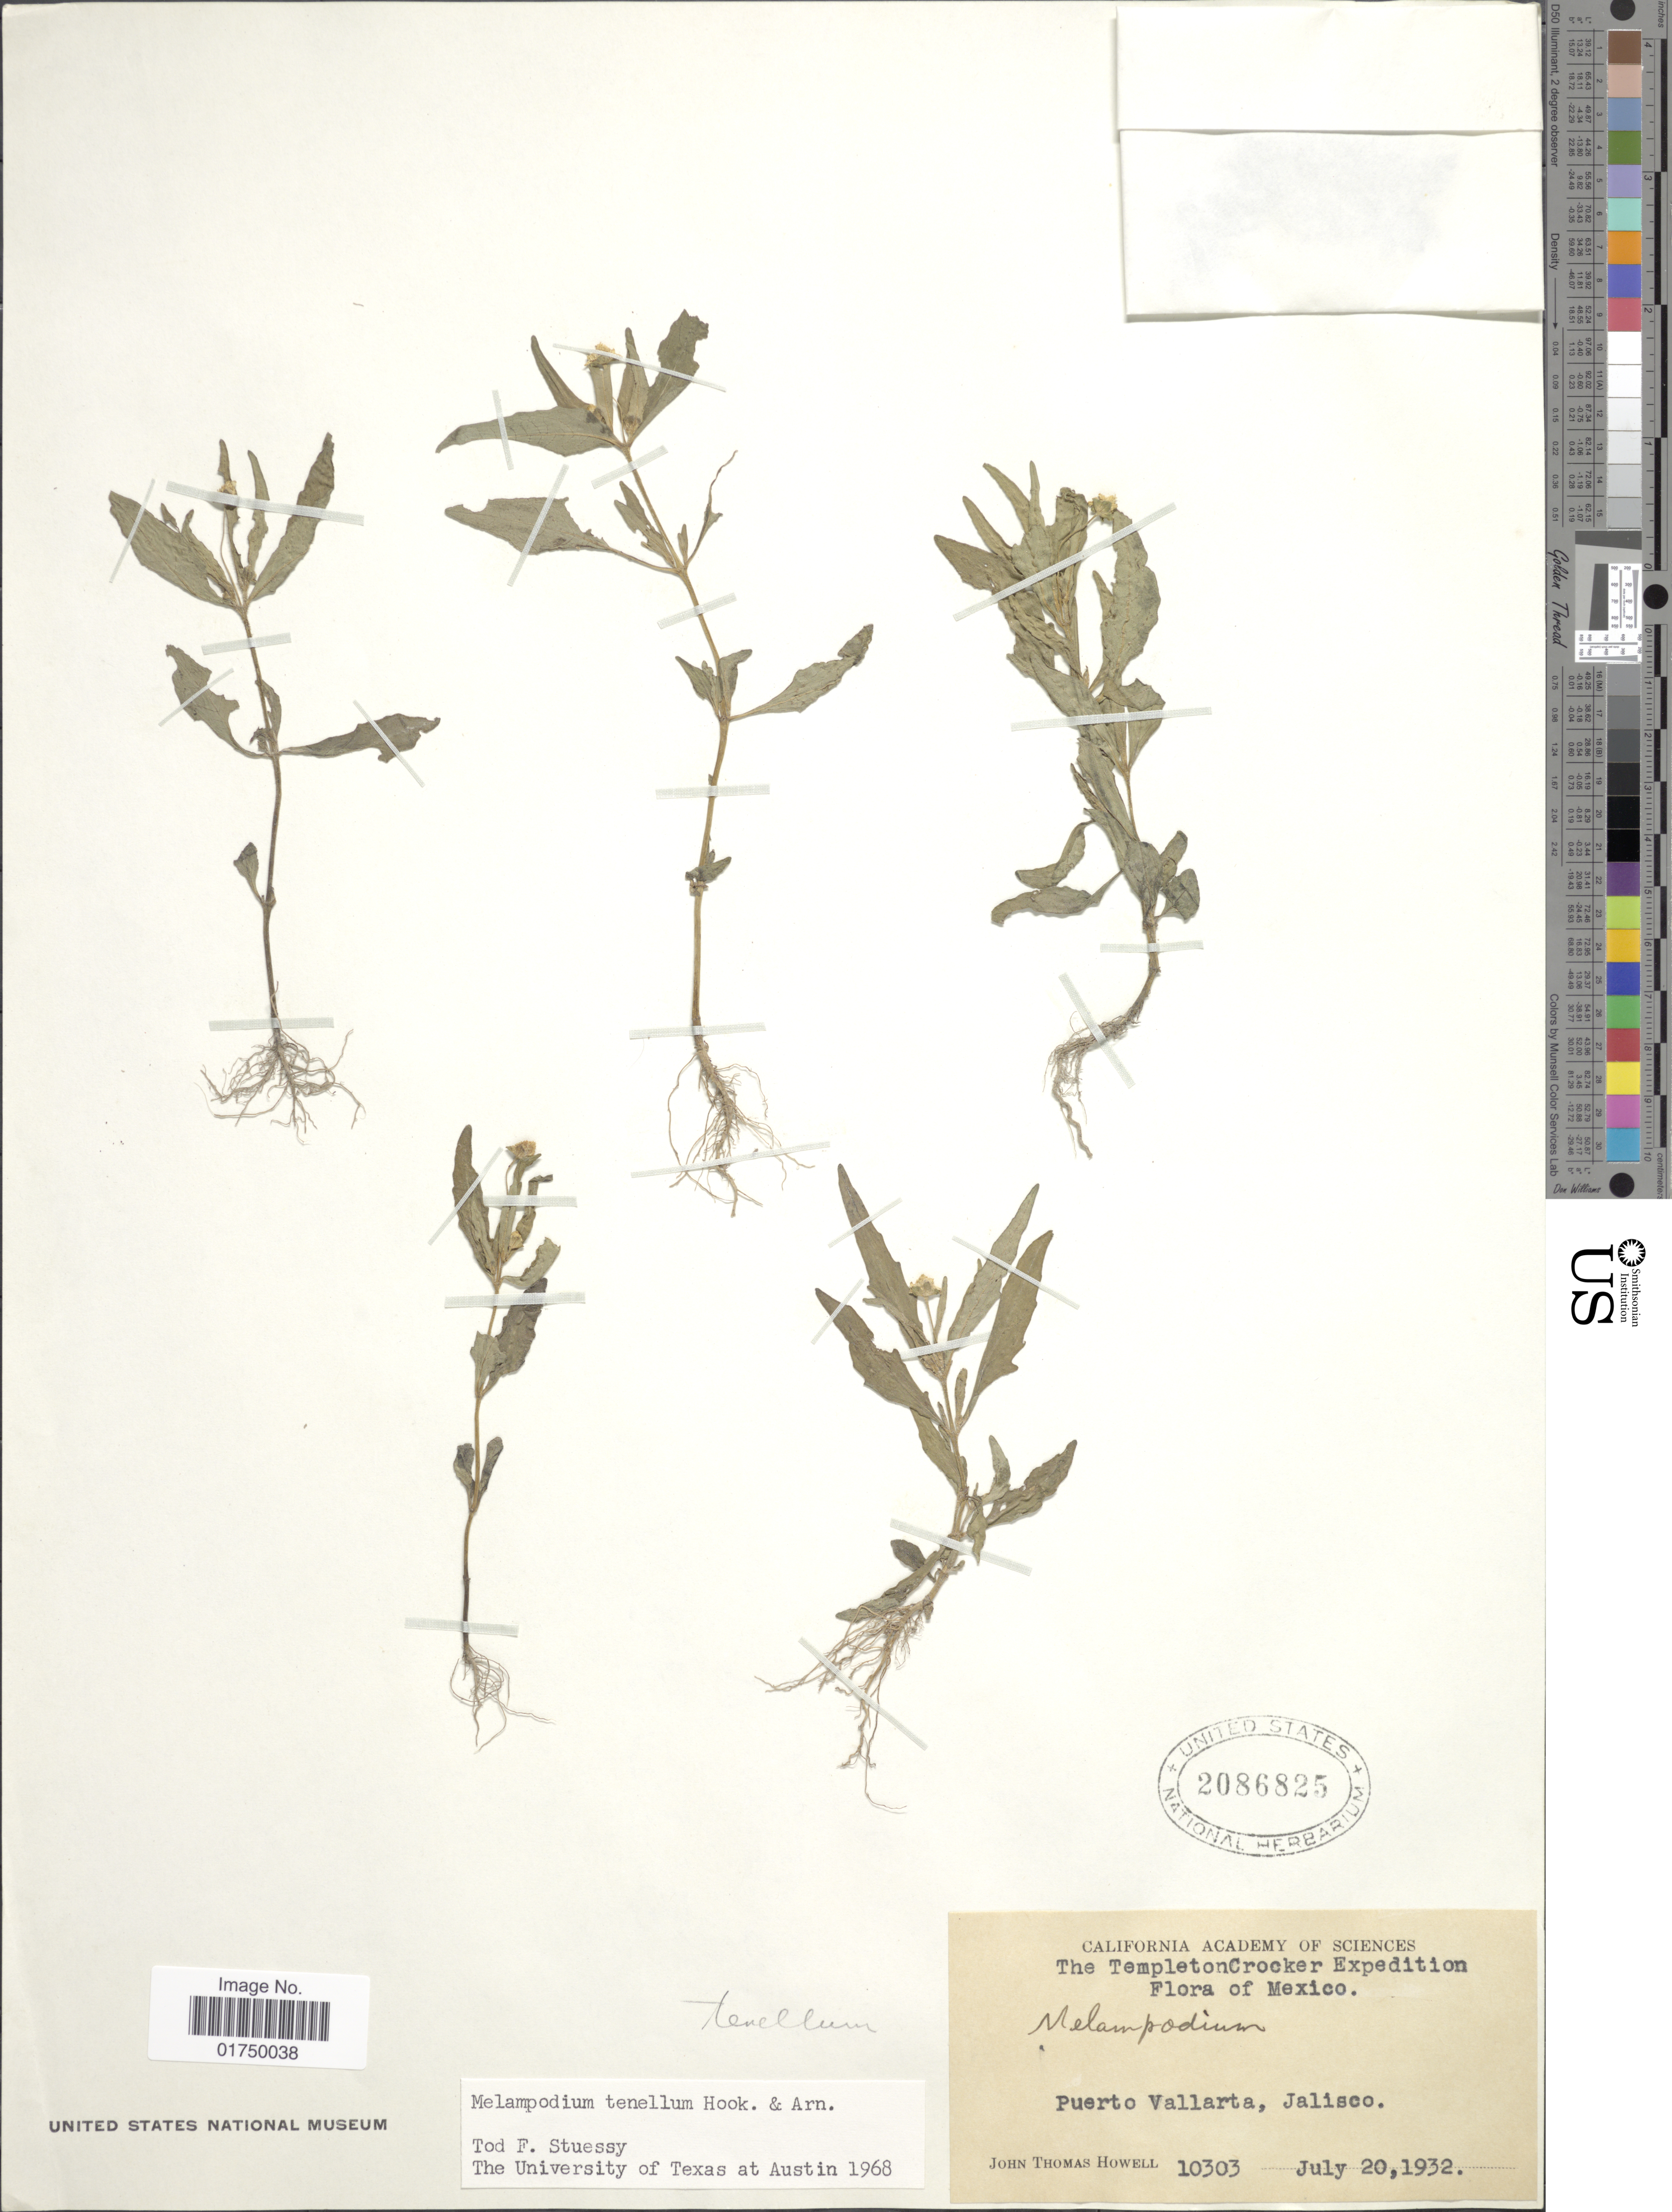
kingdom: Plantae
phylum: Tracheophyta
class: Magnoliopsida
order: Asterales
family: Asteraceae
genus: Melampodium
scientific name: Melampodium tenellum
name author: Hook. & Arn.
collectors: J. T. Howell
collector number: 10303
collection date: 1932-07-20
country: Mexico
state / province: Jalisco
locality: The Templeton Crocker. Puerto Vallarta, Jalisco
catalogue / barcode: US 2086825